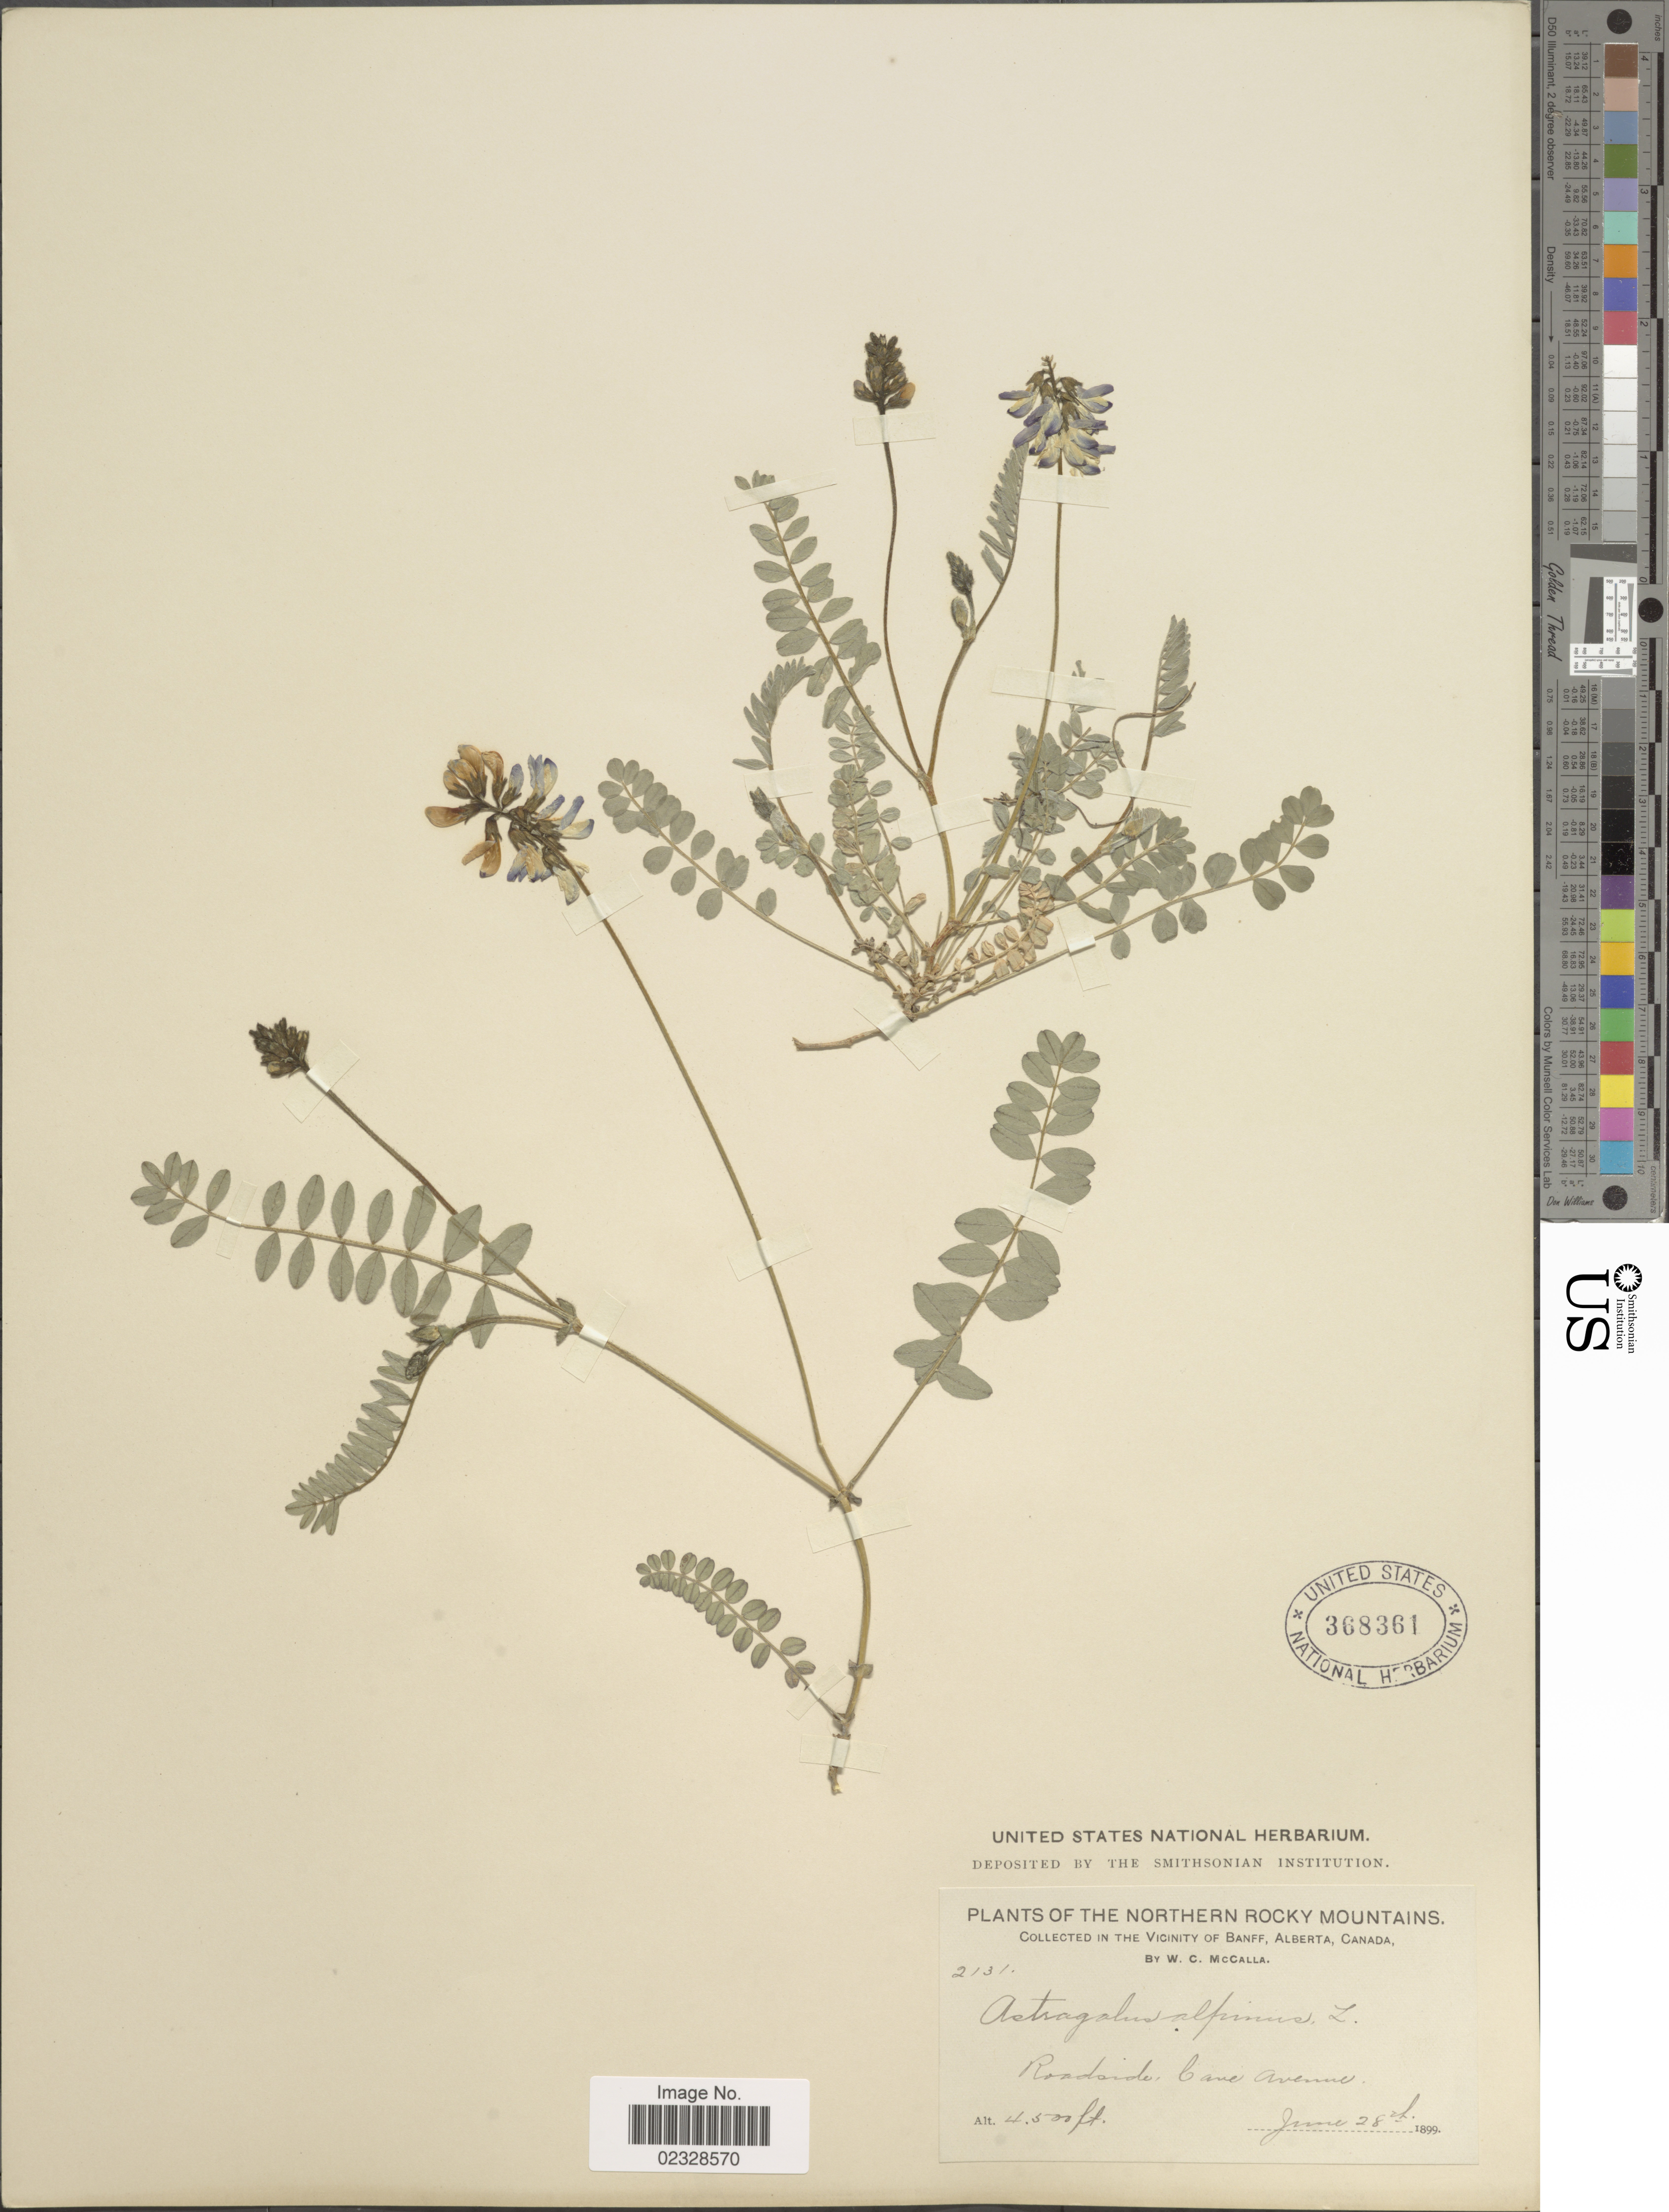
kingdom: Plantae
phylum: Tracheophyta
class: Magnoliopsida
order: Fabales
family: Fabaceae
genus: Astragalus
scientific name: Astragalus alpinus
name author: L.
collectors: W. McCalla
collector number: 2131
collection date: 1899-06-28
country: Canada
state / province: Alberta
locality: Northern Rocky Mountains. In the Vicinity of Banff, Alberta. Roadside Cave Avenue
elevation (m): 1372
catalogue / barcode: US 368361